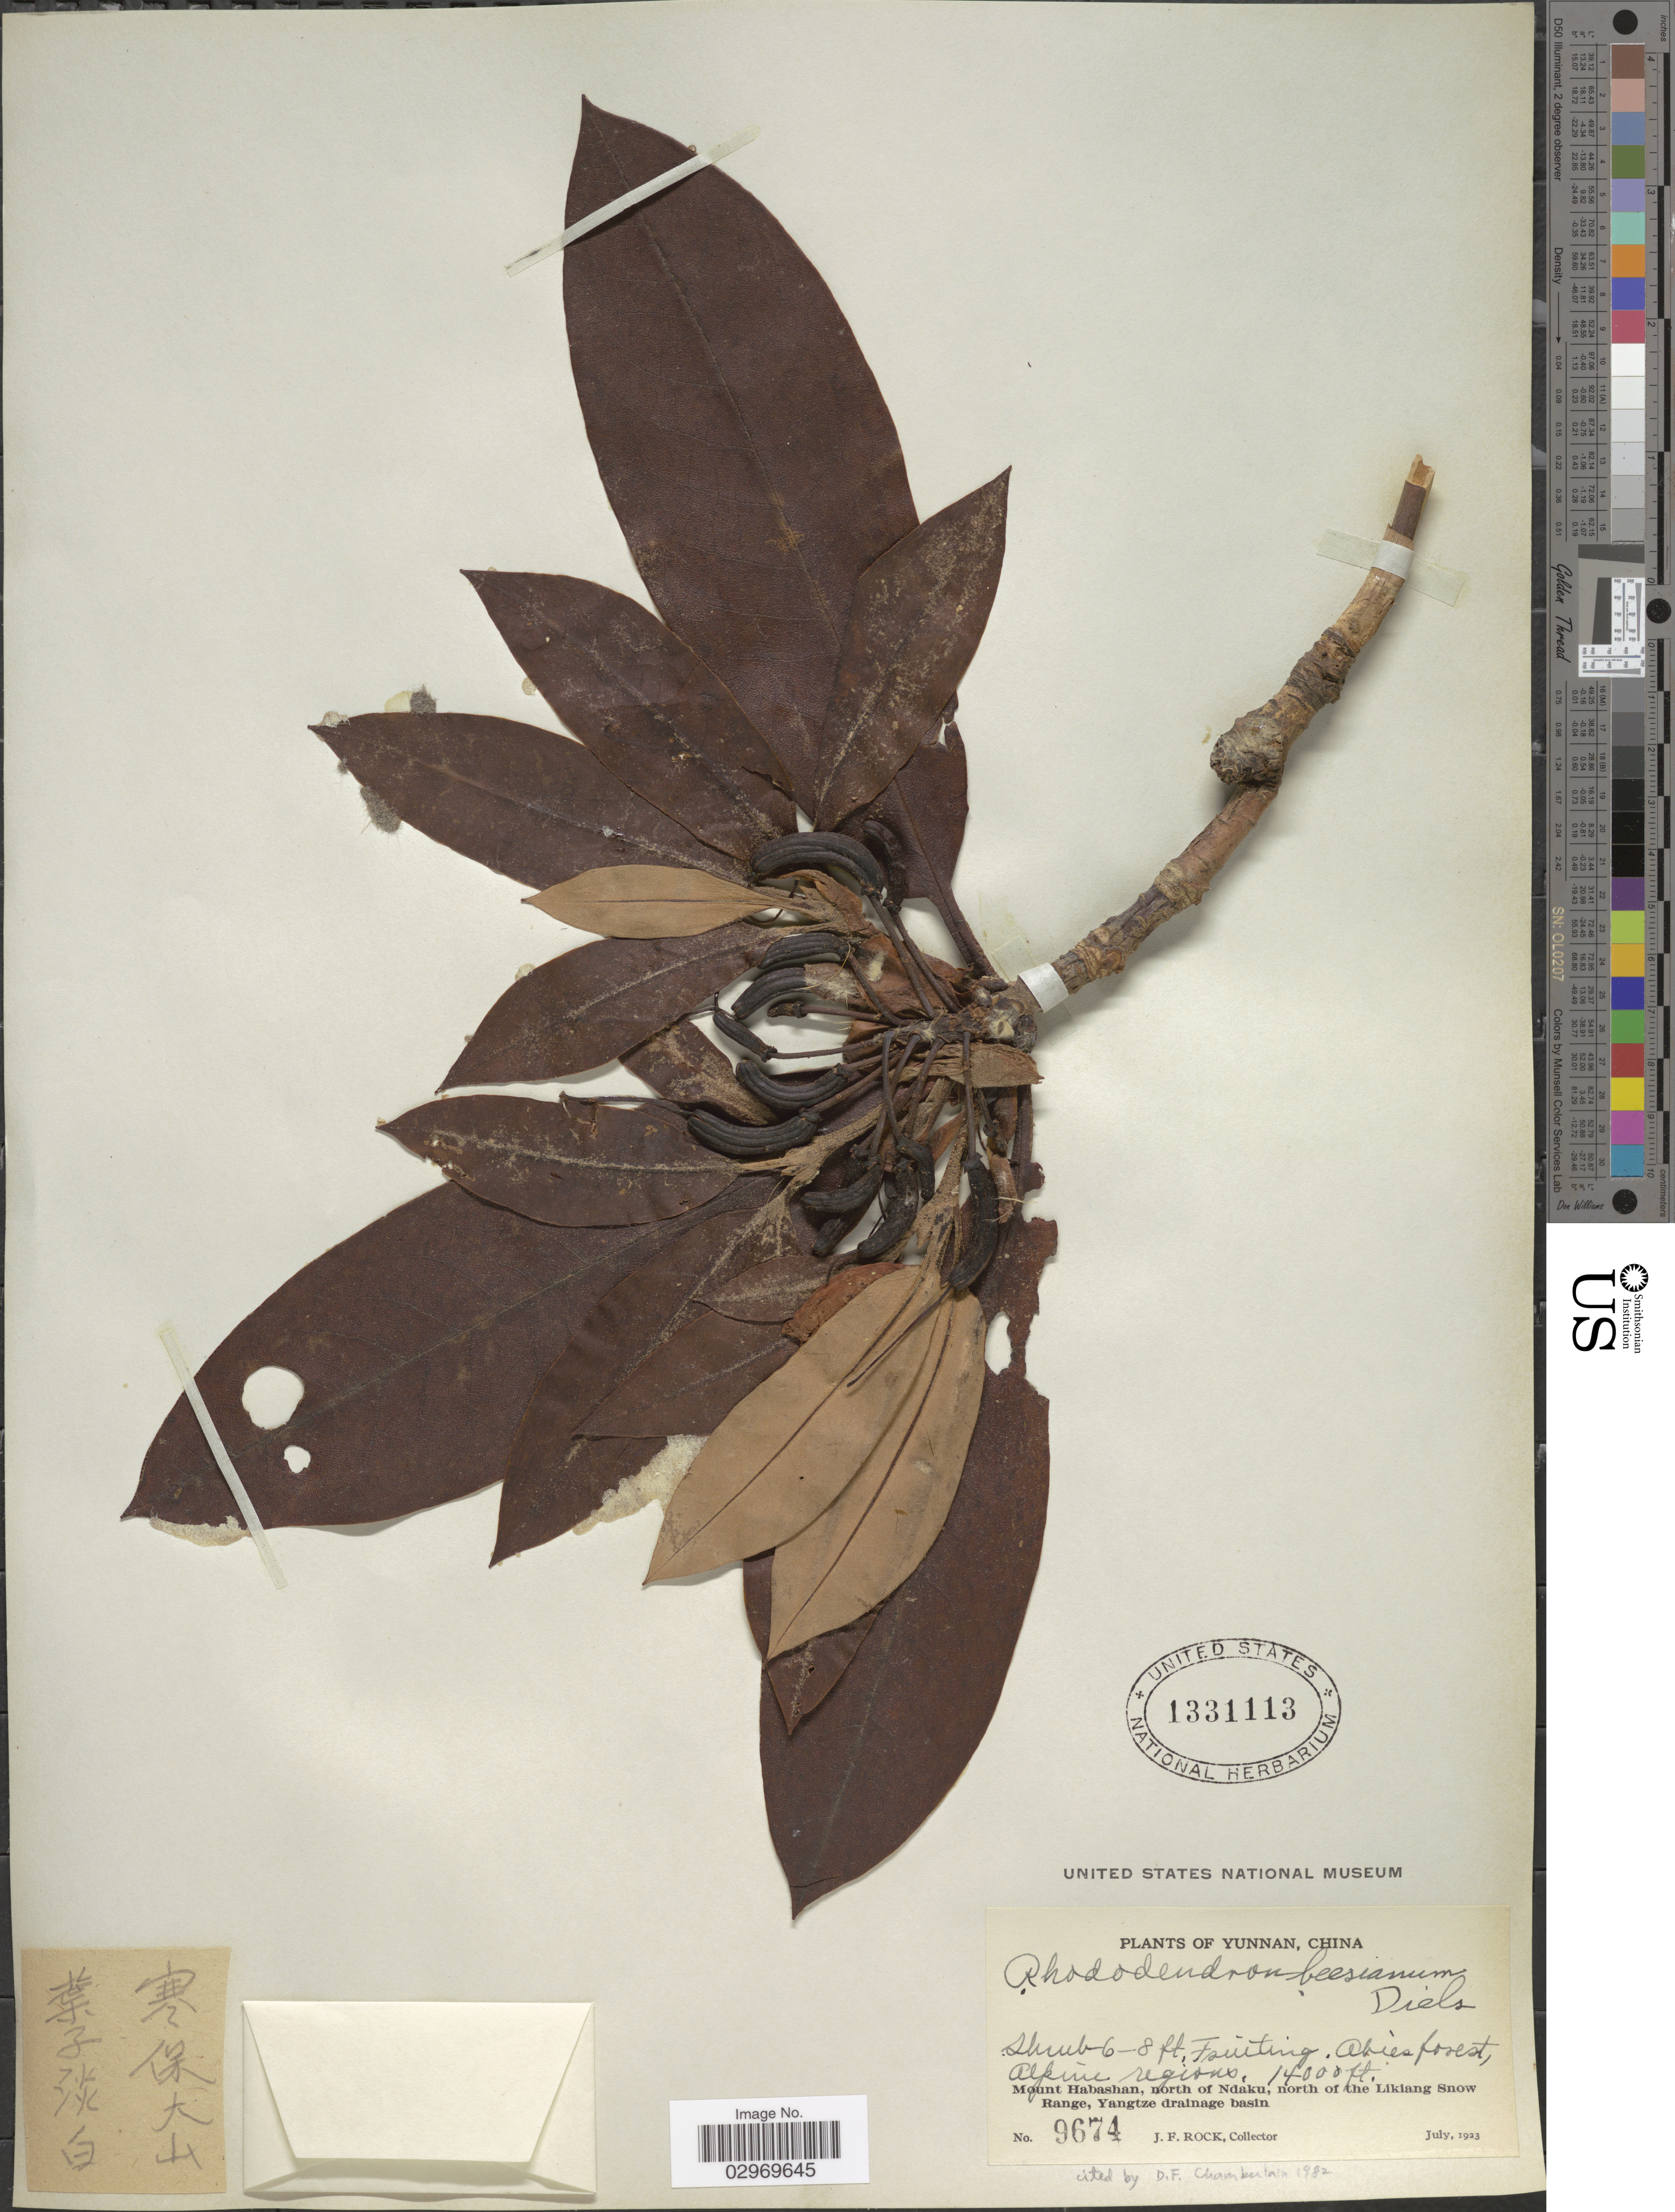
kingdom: Plantae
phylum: Tracheophyta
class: Magnoliopsida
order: Ericales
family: Ericaceae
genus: Rhododendron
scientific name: Rhododendron beesianum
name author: Diels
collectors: J. Rock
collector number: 9674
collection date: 1923-07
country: China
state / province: Yunnan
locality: Abies forest, Alpine regions. Mount Habashan, north of Ndaku, north of the Likiang Snow Range, Yangtze drainage basin.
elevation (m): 4267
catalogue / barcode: US 1331113